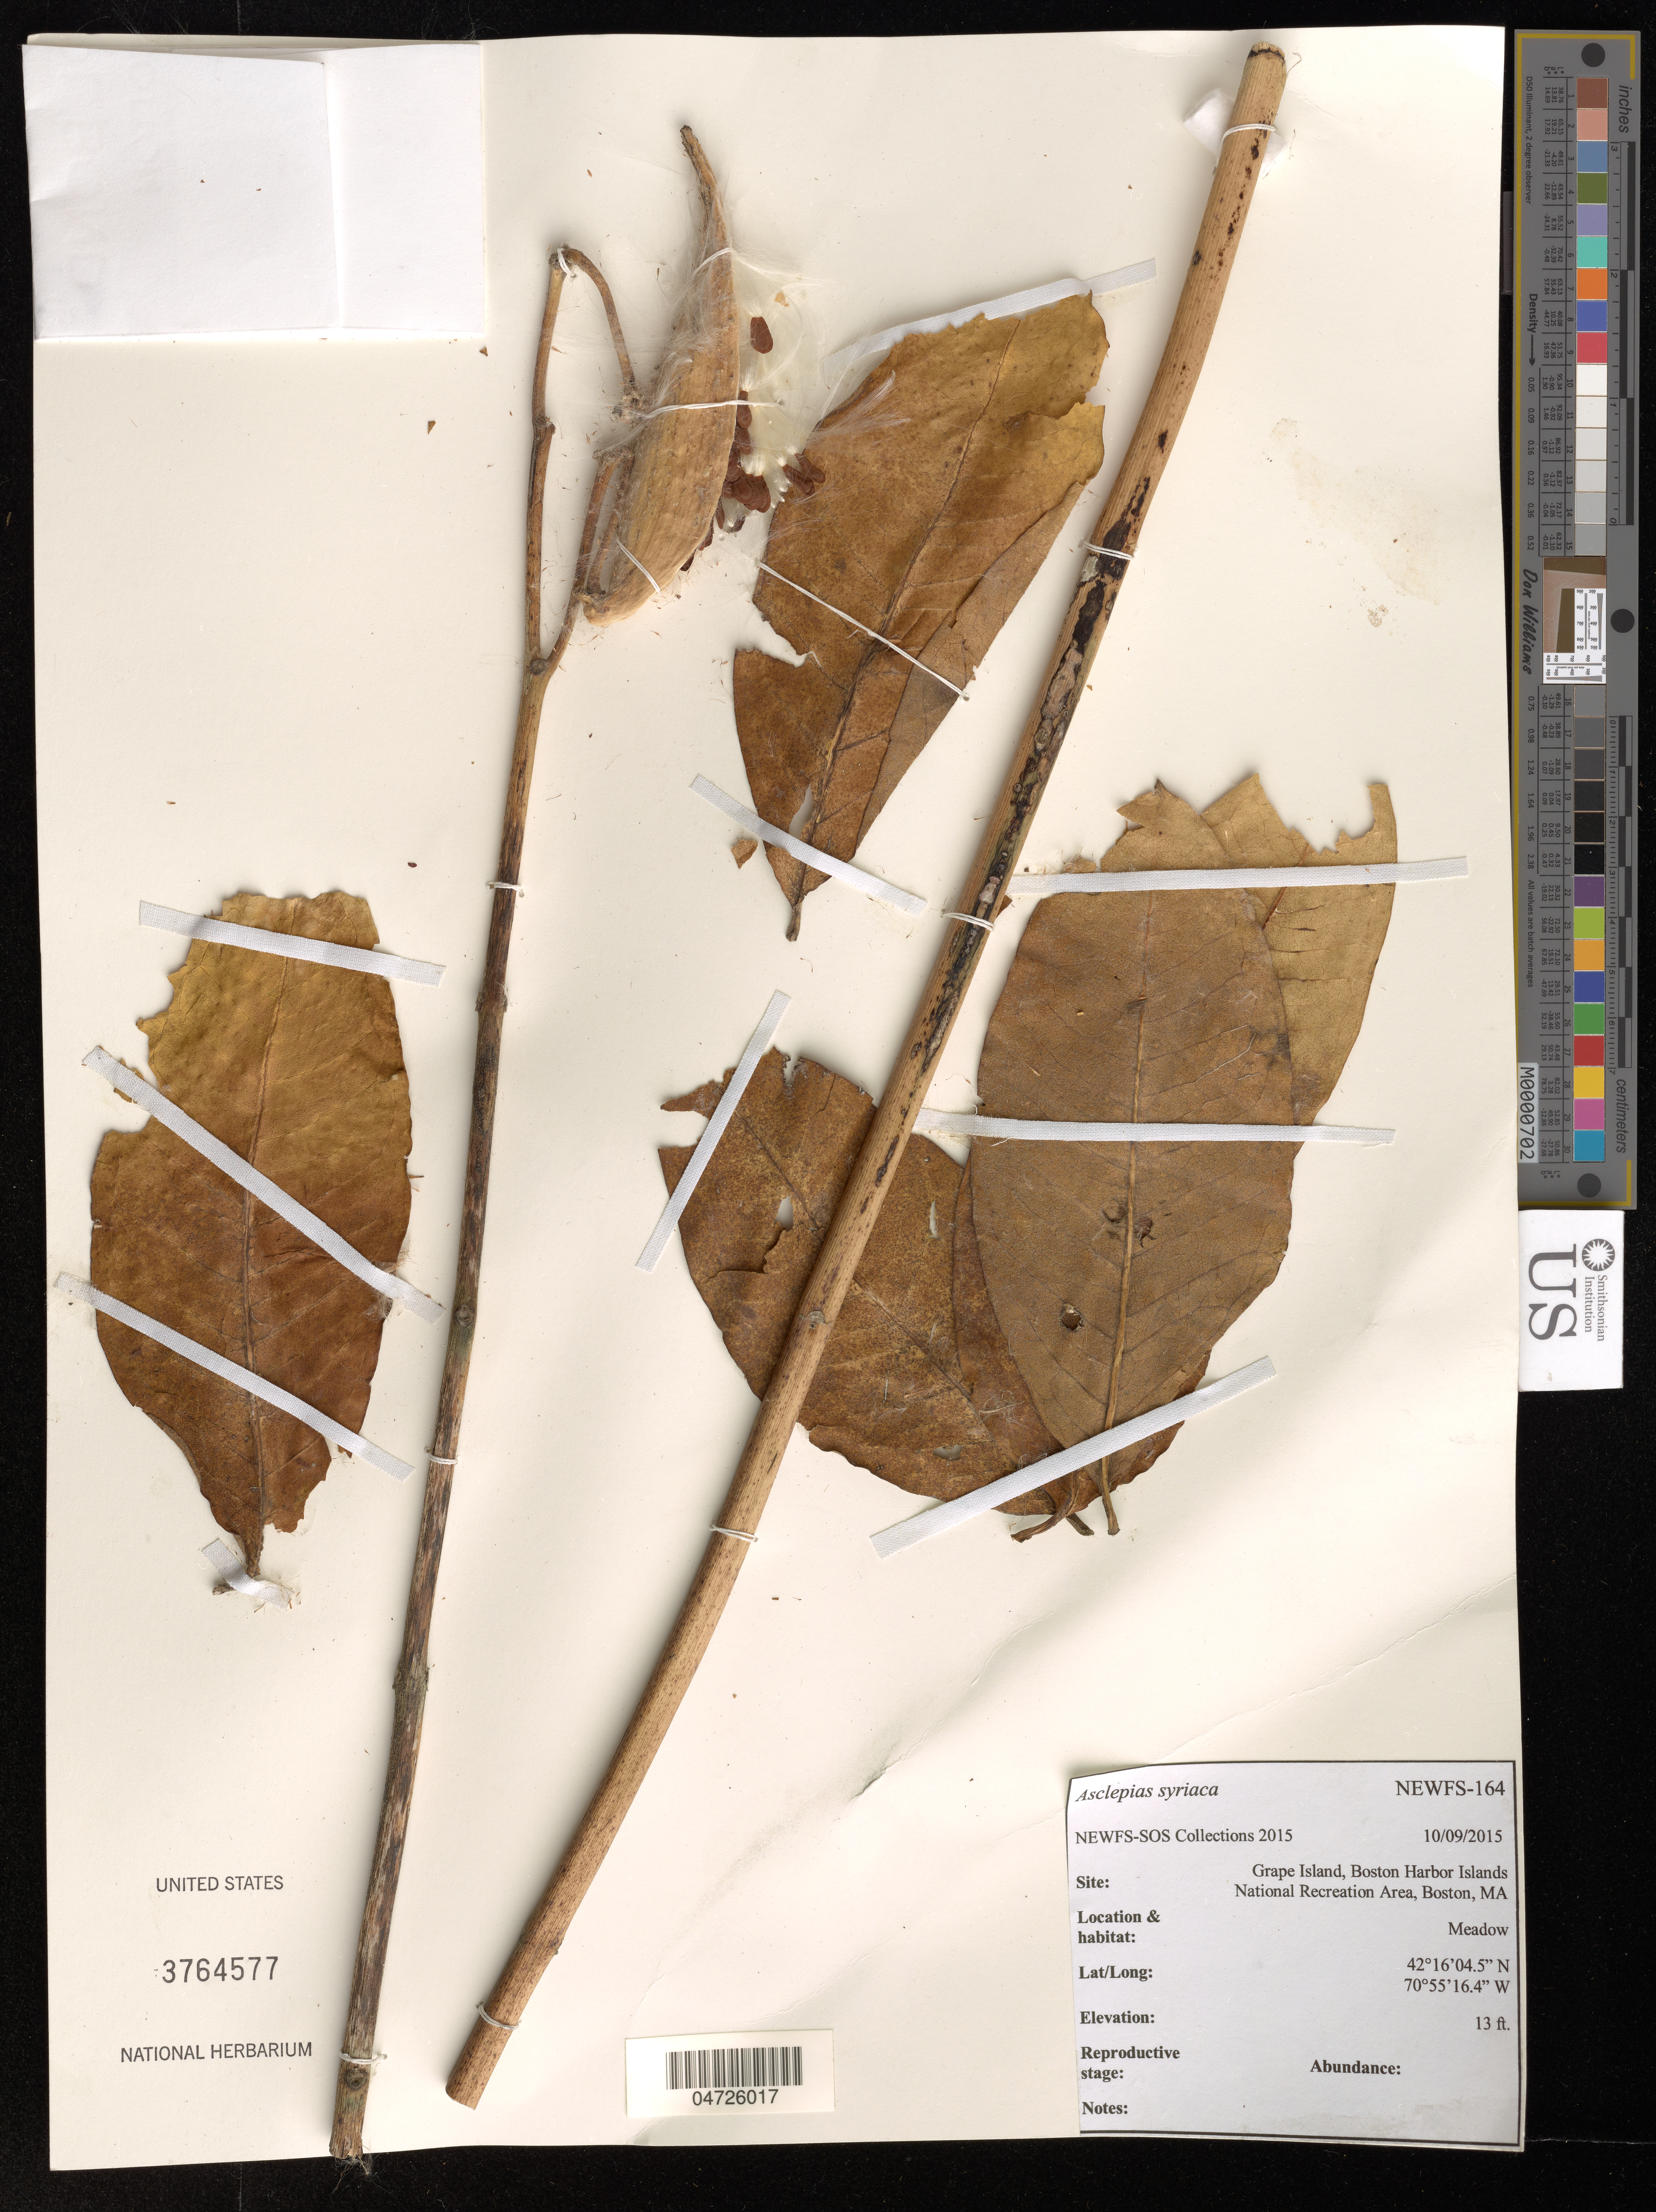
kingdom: Plantae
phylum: Tracheophyta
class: Magnoliopsida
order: Gentianales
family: Apocynaceae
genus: Asclepias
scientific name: Asclepias syriaca sensu Blanco non L.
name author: Blanco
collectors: NEWFS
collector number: NEWFS-164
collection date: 2015-10-09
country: United States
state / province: Massachusetts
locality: Grape Island, Boston Harbor Islands National Recreation Area, Boston.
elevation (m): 4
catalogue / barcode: US 3764577